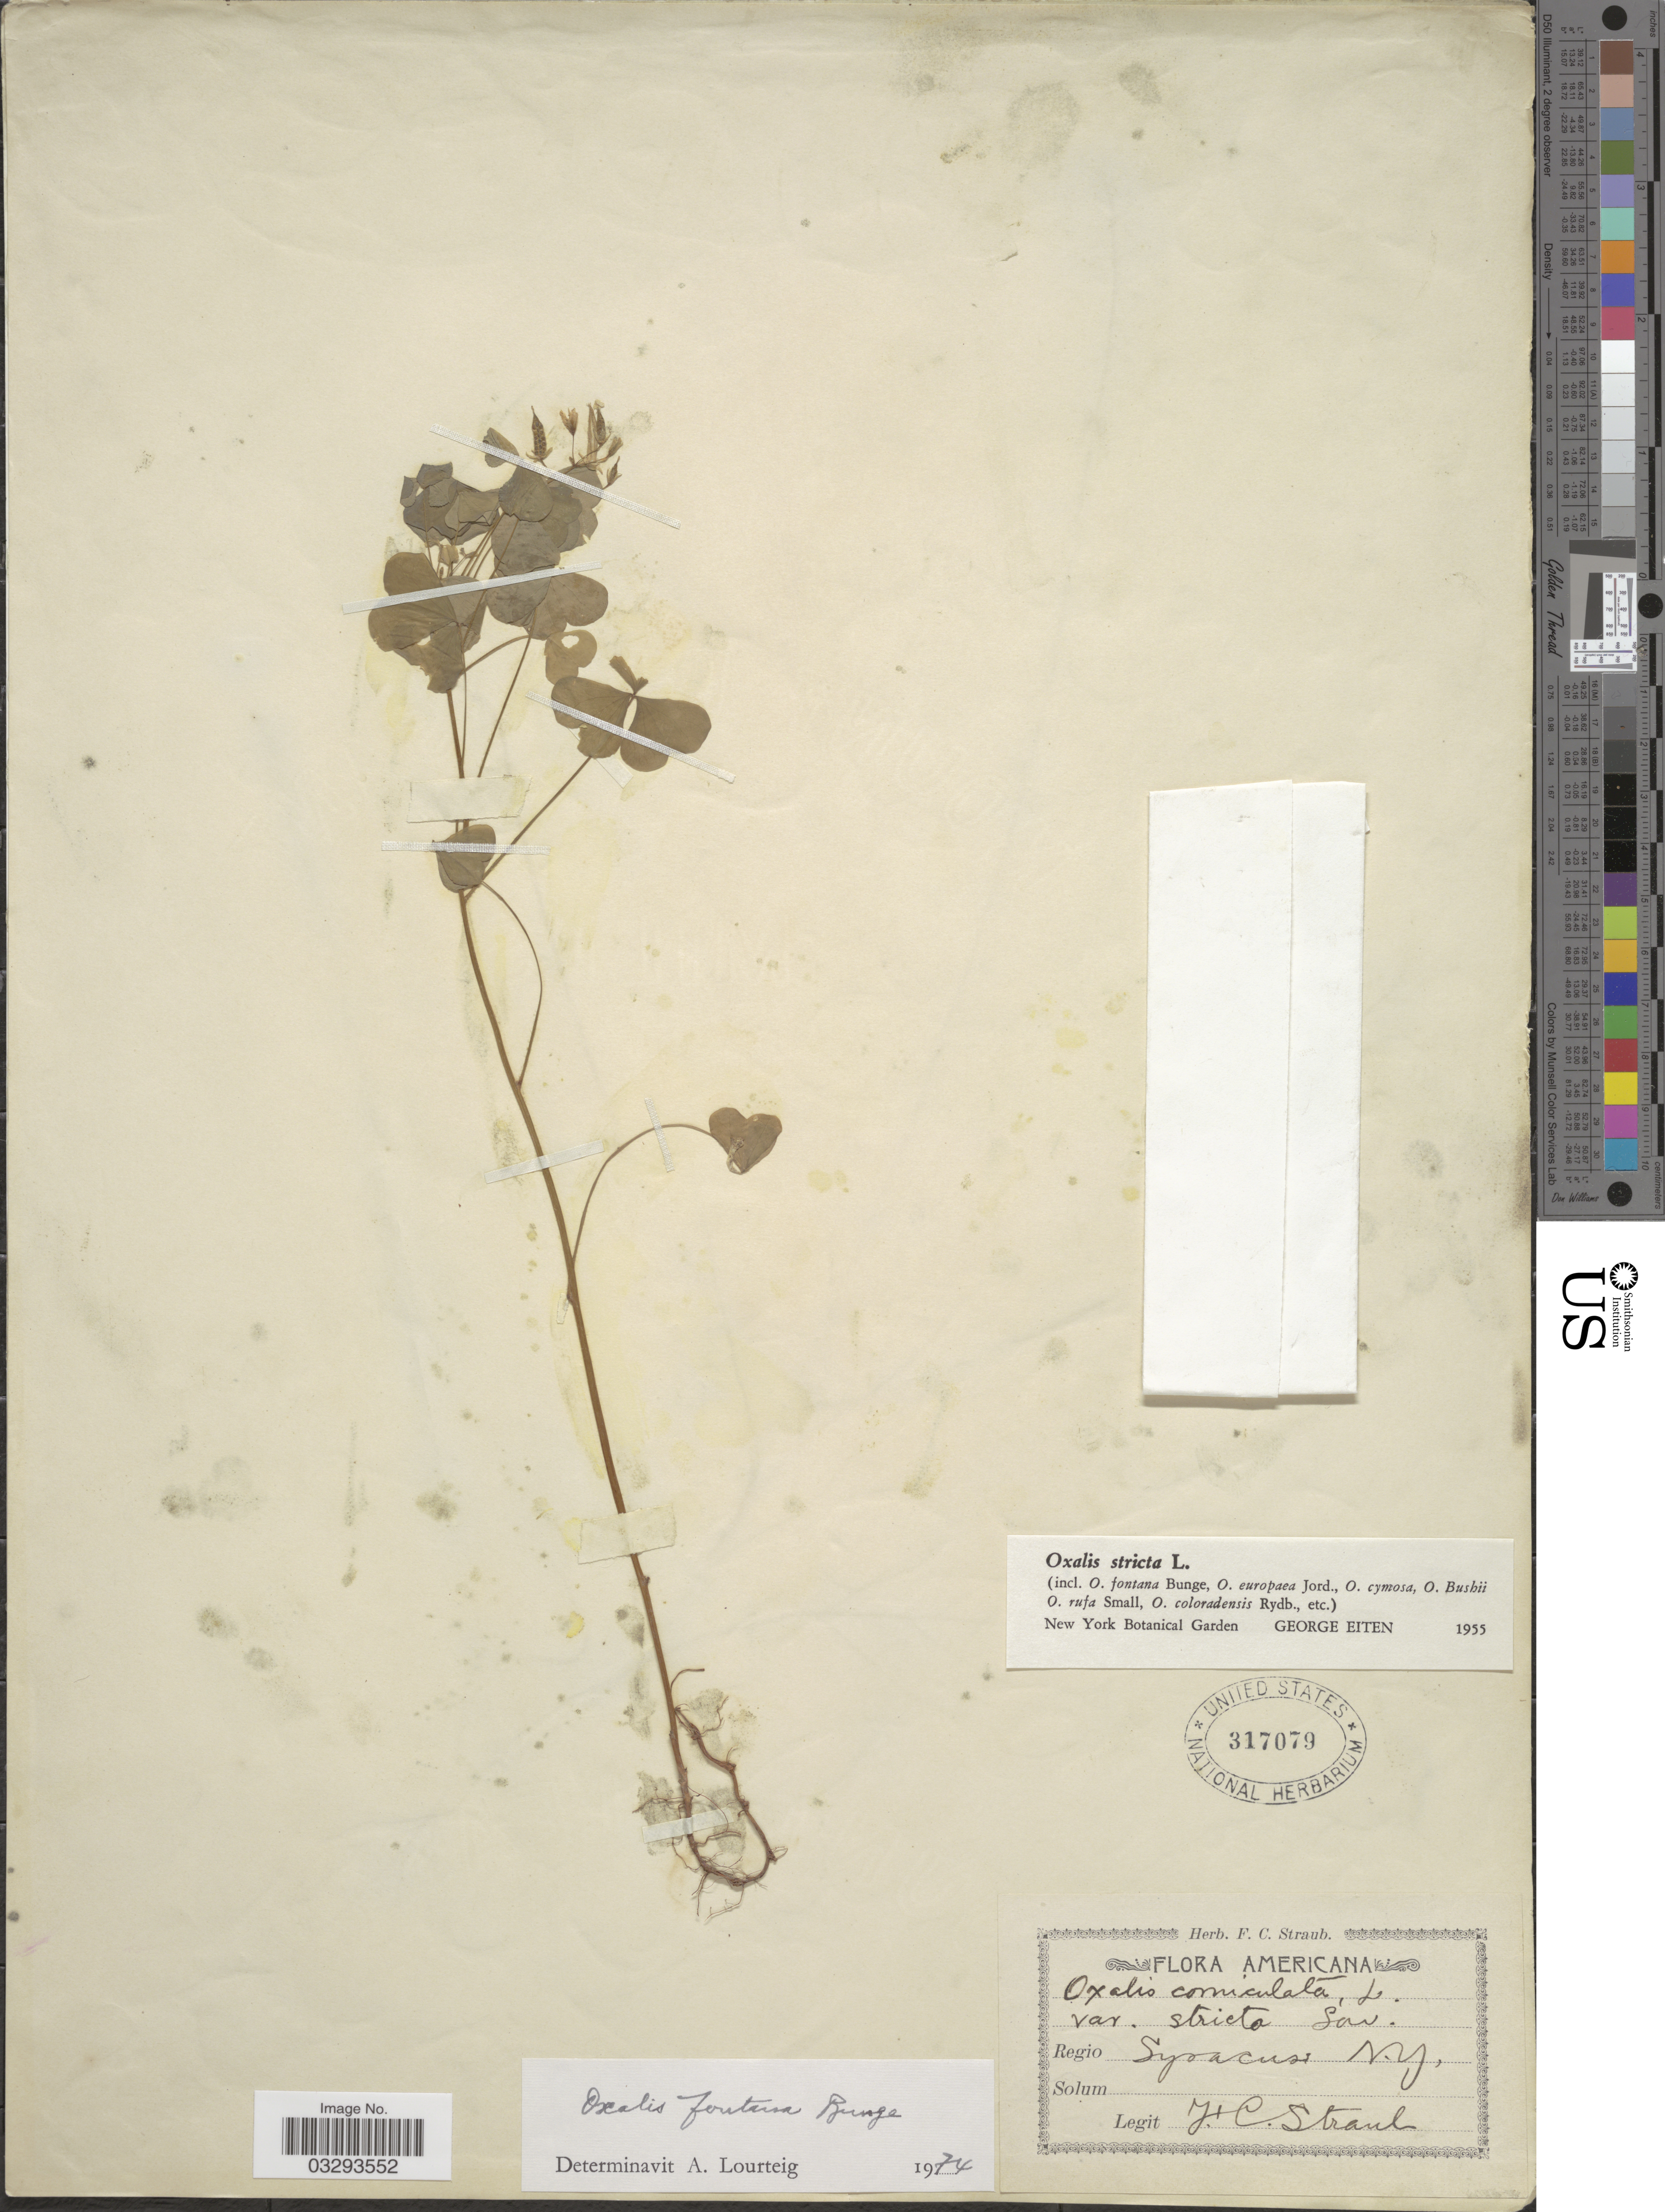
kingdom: Plantae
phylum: Tracheophyta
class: Magnoliopsida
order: Oxalidales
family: Oxalidaceae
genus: Oxalis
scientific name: Oxalis fontana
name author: Bunge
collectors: F. Straub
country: United States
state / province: New York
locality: Regio Syracuse.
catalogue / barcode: US 317079